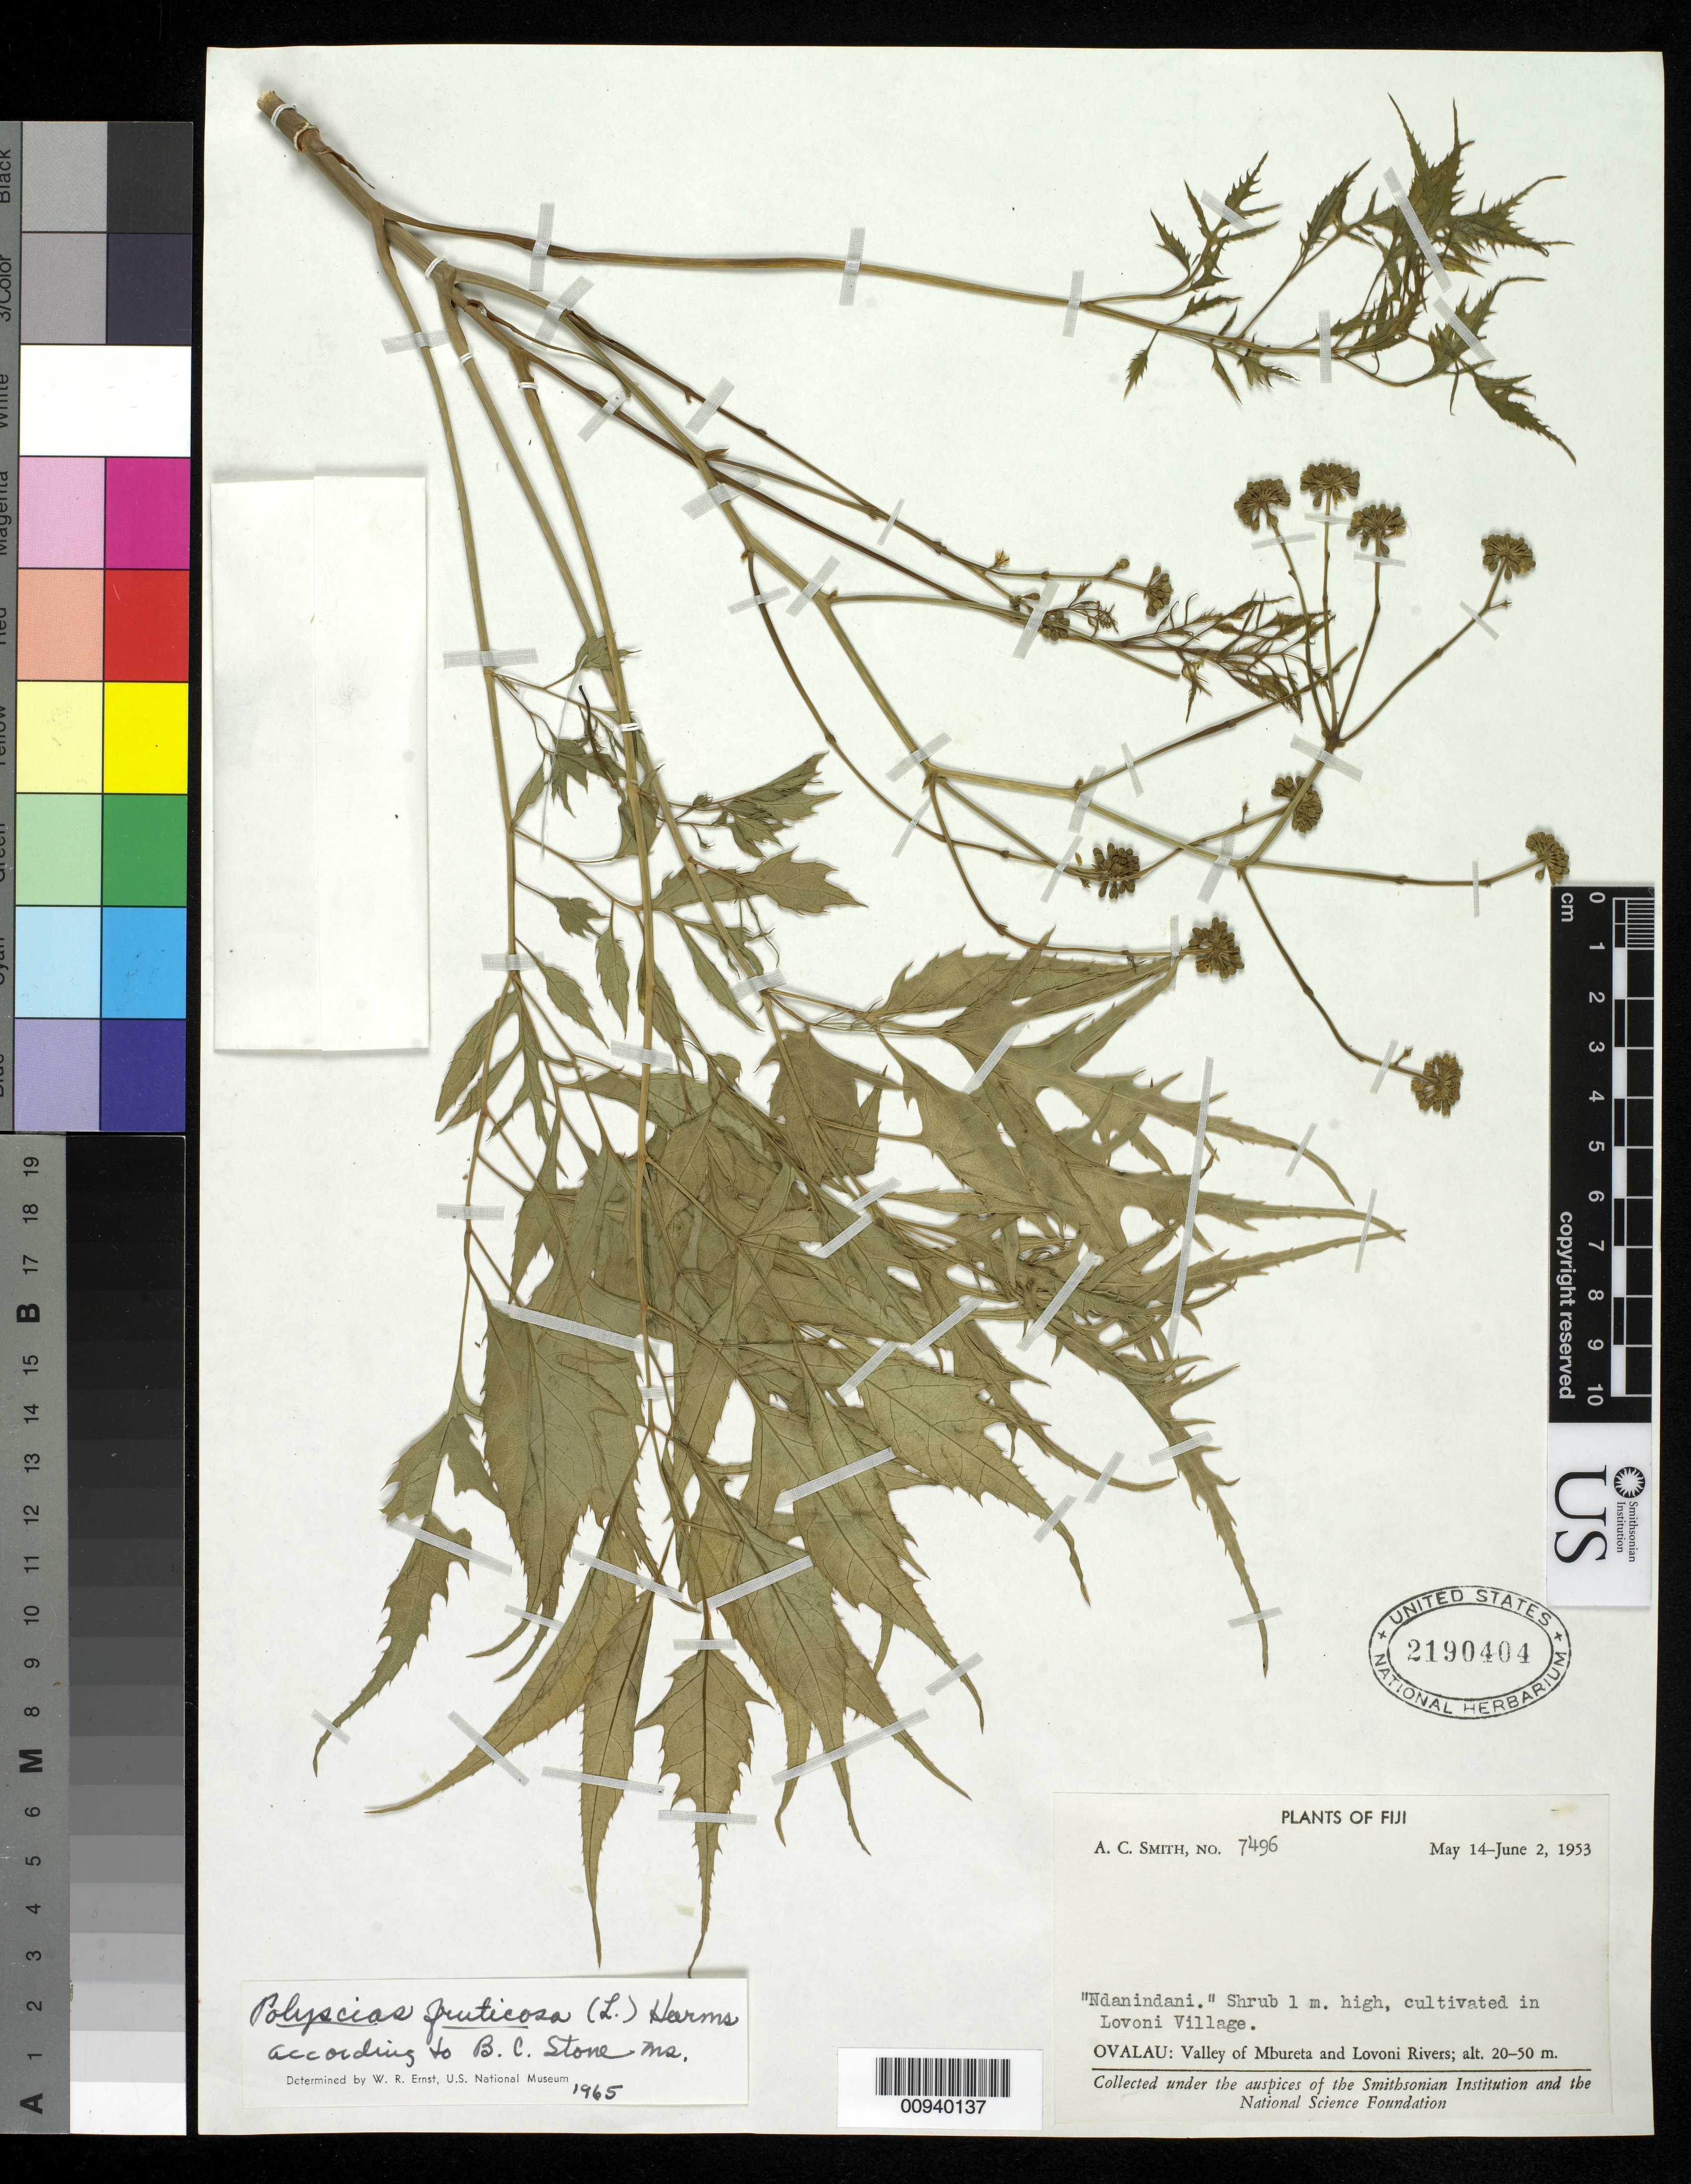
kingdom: Plantae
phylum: Tracheophyta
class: Magnoliopsida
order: Apiales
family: Araliaceae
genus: Polyscias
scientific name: Polyscias fruticosa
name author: (L.) Harms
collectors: C. A. Smith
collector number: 7496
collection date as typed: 14 May 1953 to 20 Jun 1953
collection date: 1953-05-14/1953-06-20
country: Fiji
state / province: Eastern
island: Ovalau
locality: Valley of Mbureta and Lovoni Rivers.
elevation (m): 20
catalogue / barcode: US 2190404